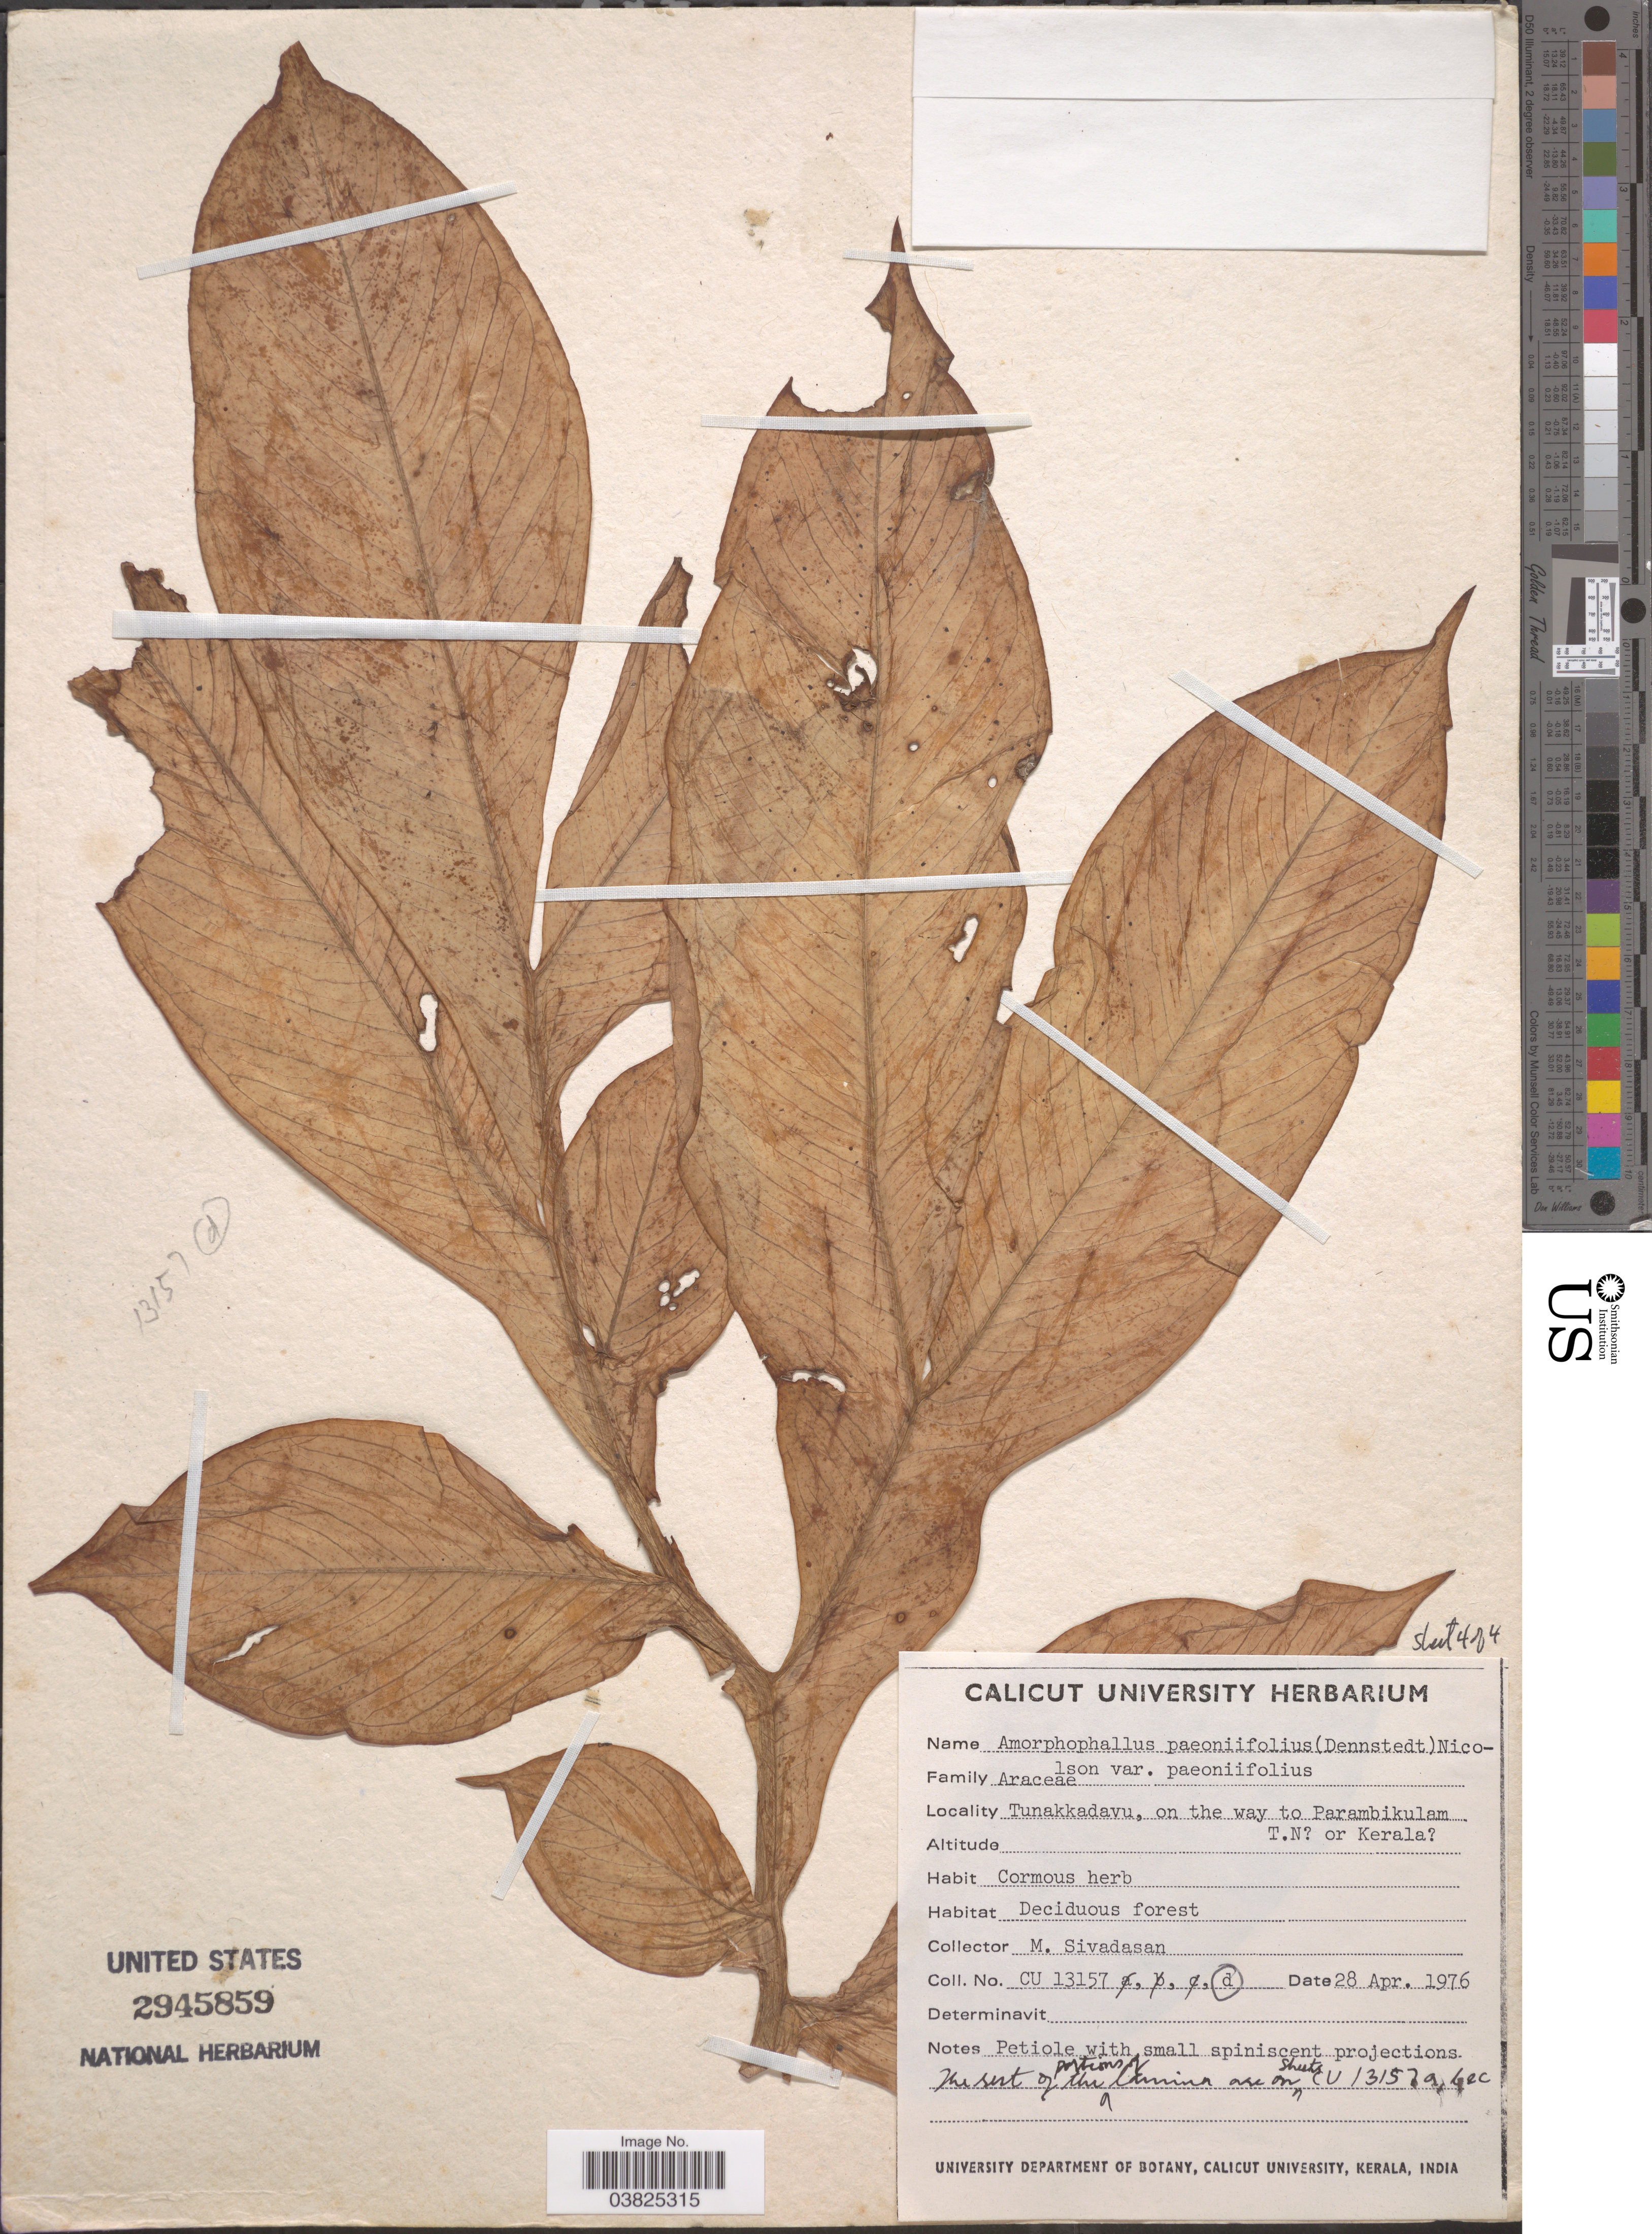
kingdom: Plantae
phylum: Tracheophyta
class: Liliopsida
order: Alismatales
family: Araceae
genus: Amorphophallus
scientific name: Amorphophallus paeoniifolius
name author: (Dennst.) Nicolson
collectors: M. Sivadasan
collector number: CU 13157d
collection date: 1976-04-28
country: India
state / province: Kerala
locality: Tunakkadavu, on the way to Parambikulam T.N. [unsure placement] or Kerala [unsure placement].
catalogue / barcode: US 2945859